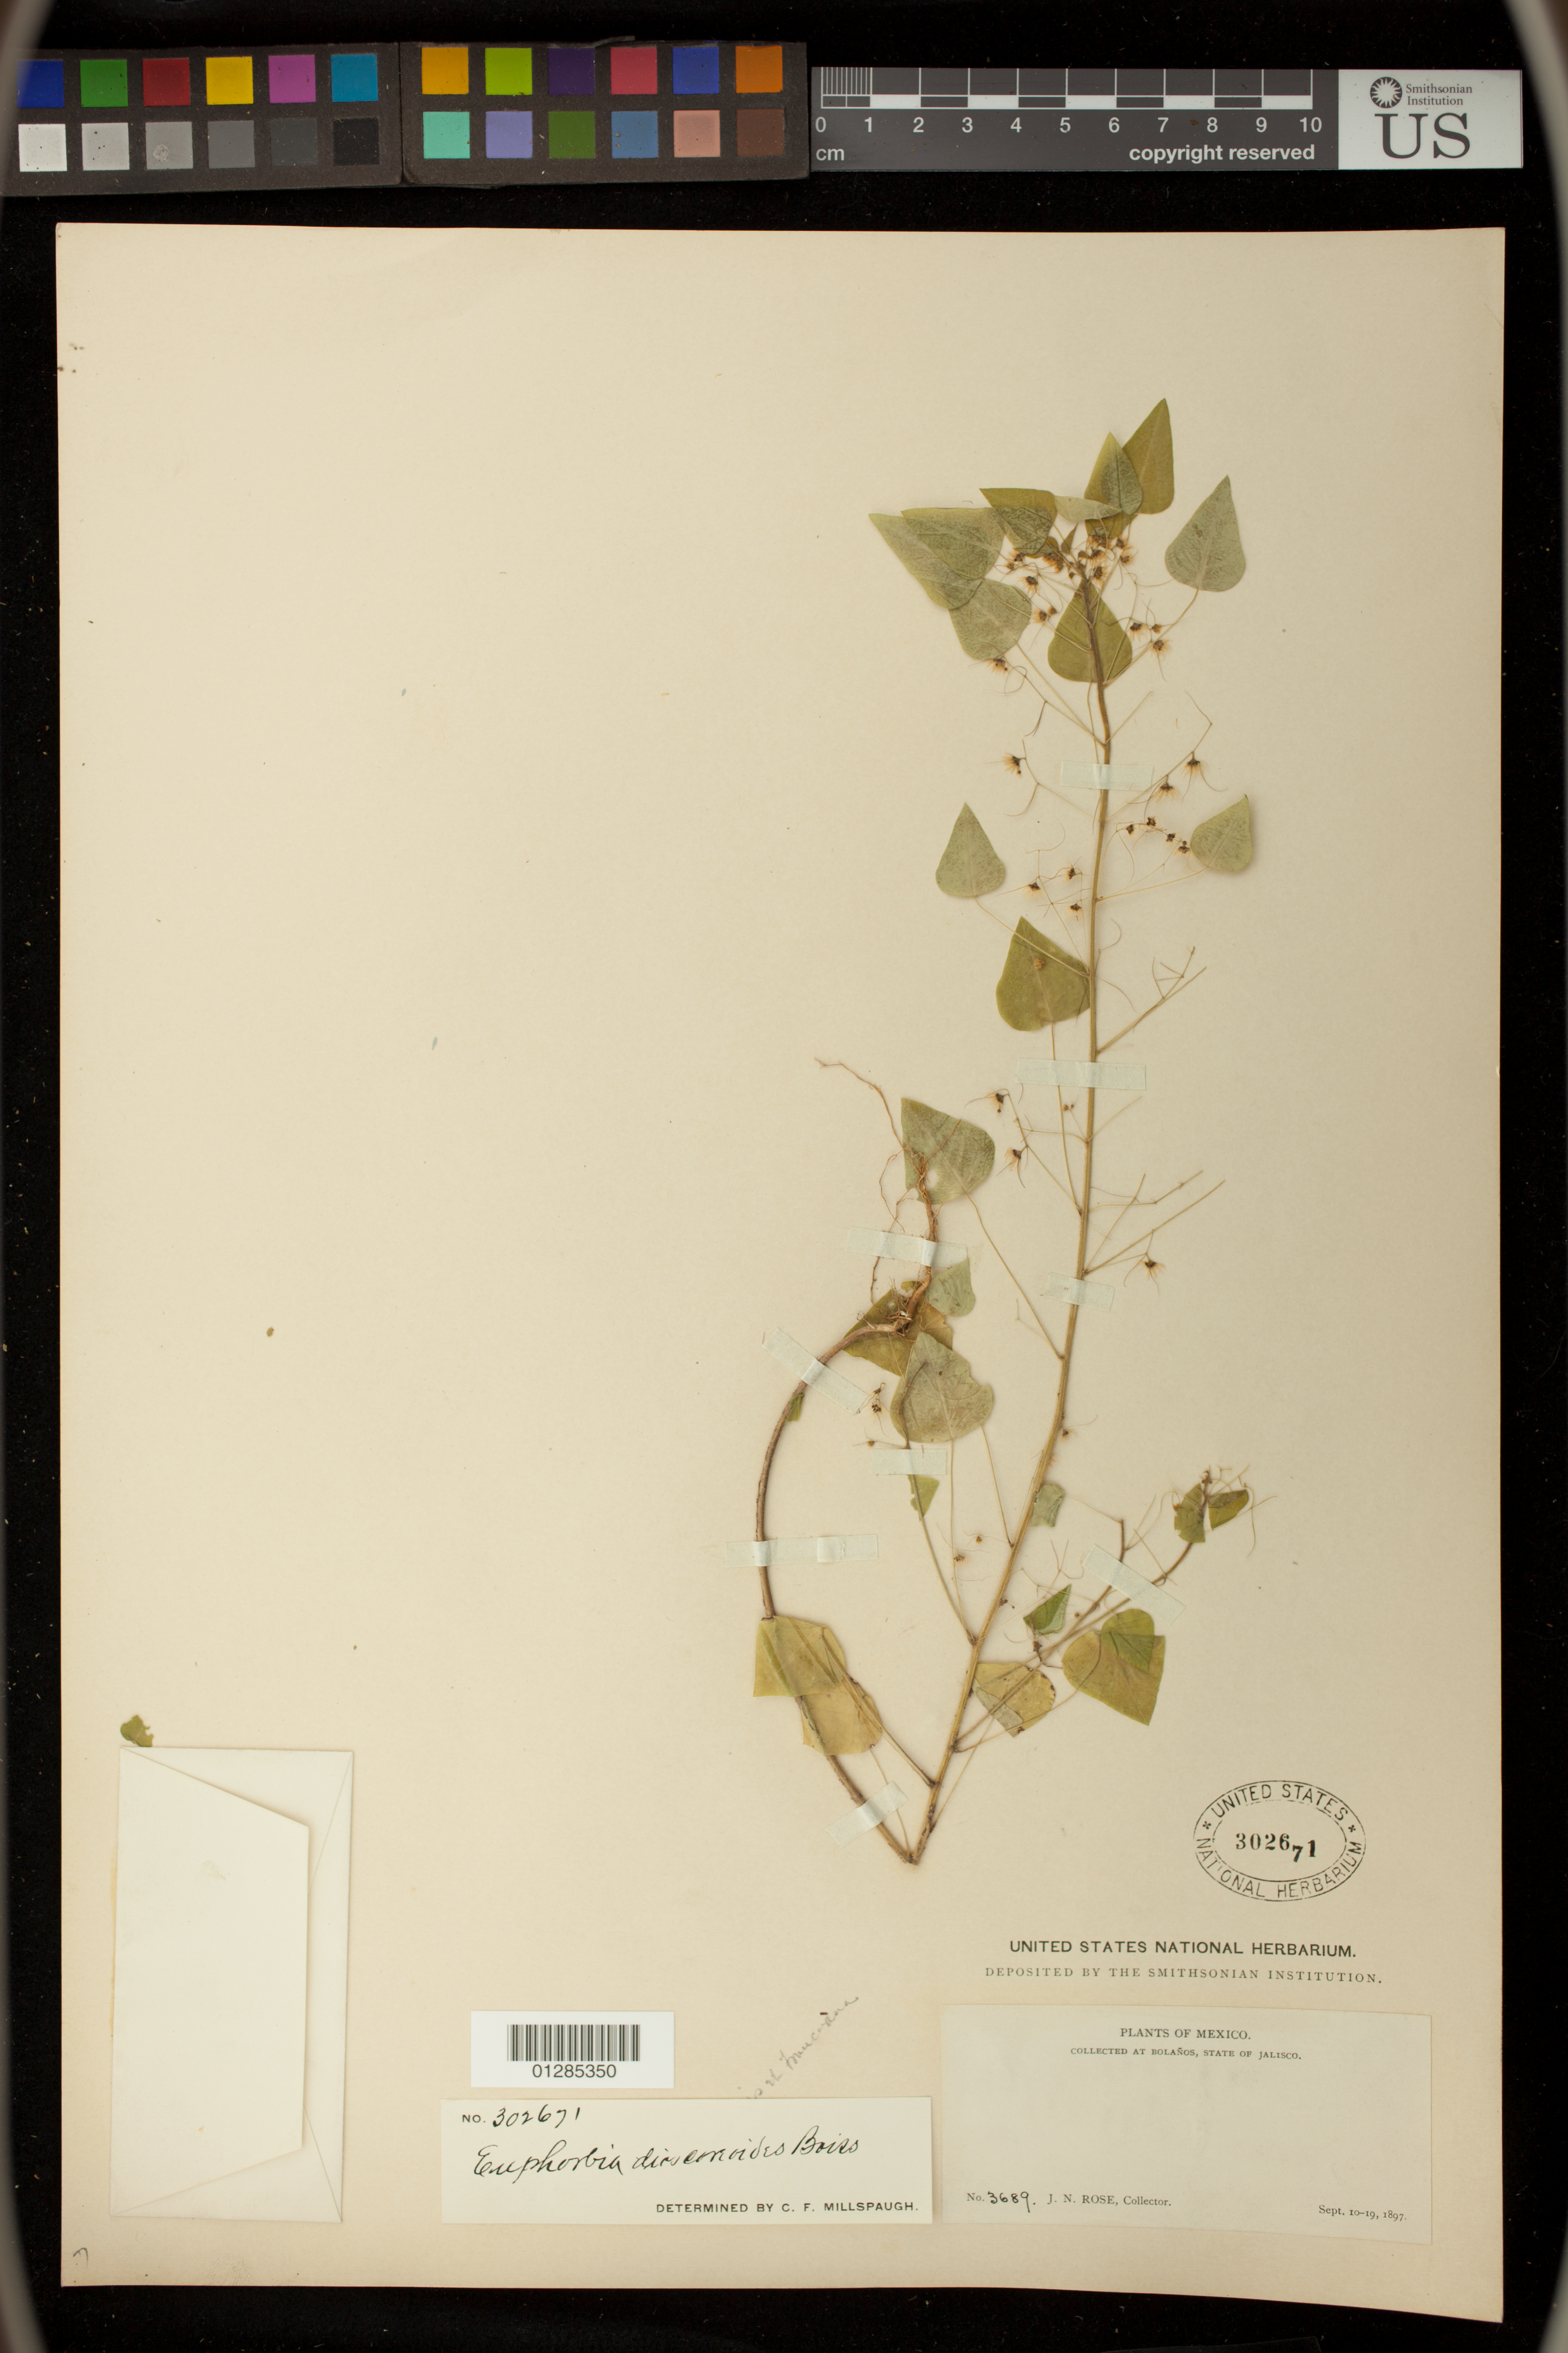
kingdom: Plantae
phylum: Tracheophyta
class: Magnoliopsida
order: Malpighiales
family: Euphorbiaceae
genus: Euphorbia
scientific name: Euphorbia dioscoreoides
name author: Boiss.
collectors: J. N. Rose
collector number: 3689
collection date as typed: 10 Sep 1897 to 19 Sep 1897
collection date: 1897-09-10/1897-09-19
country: Mexico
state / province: Jalisco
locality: Bolaños.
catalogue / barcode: US 302671